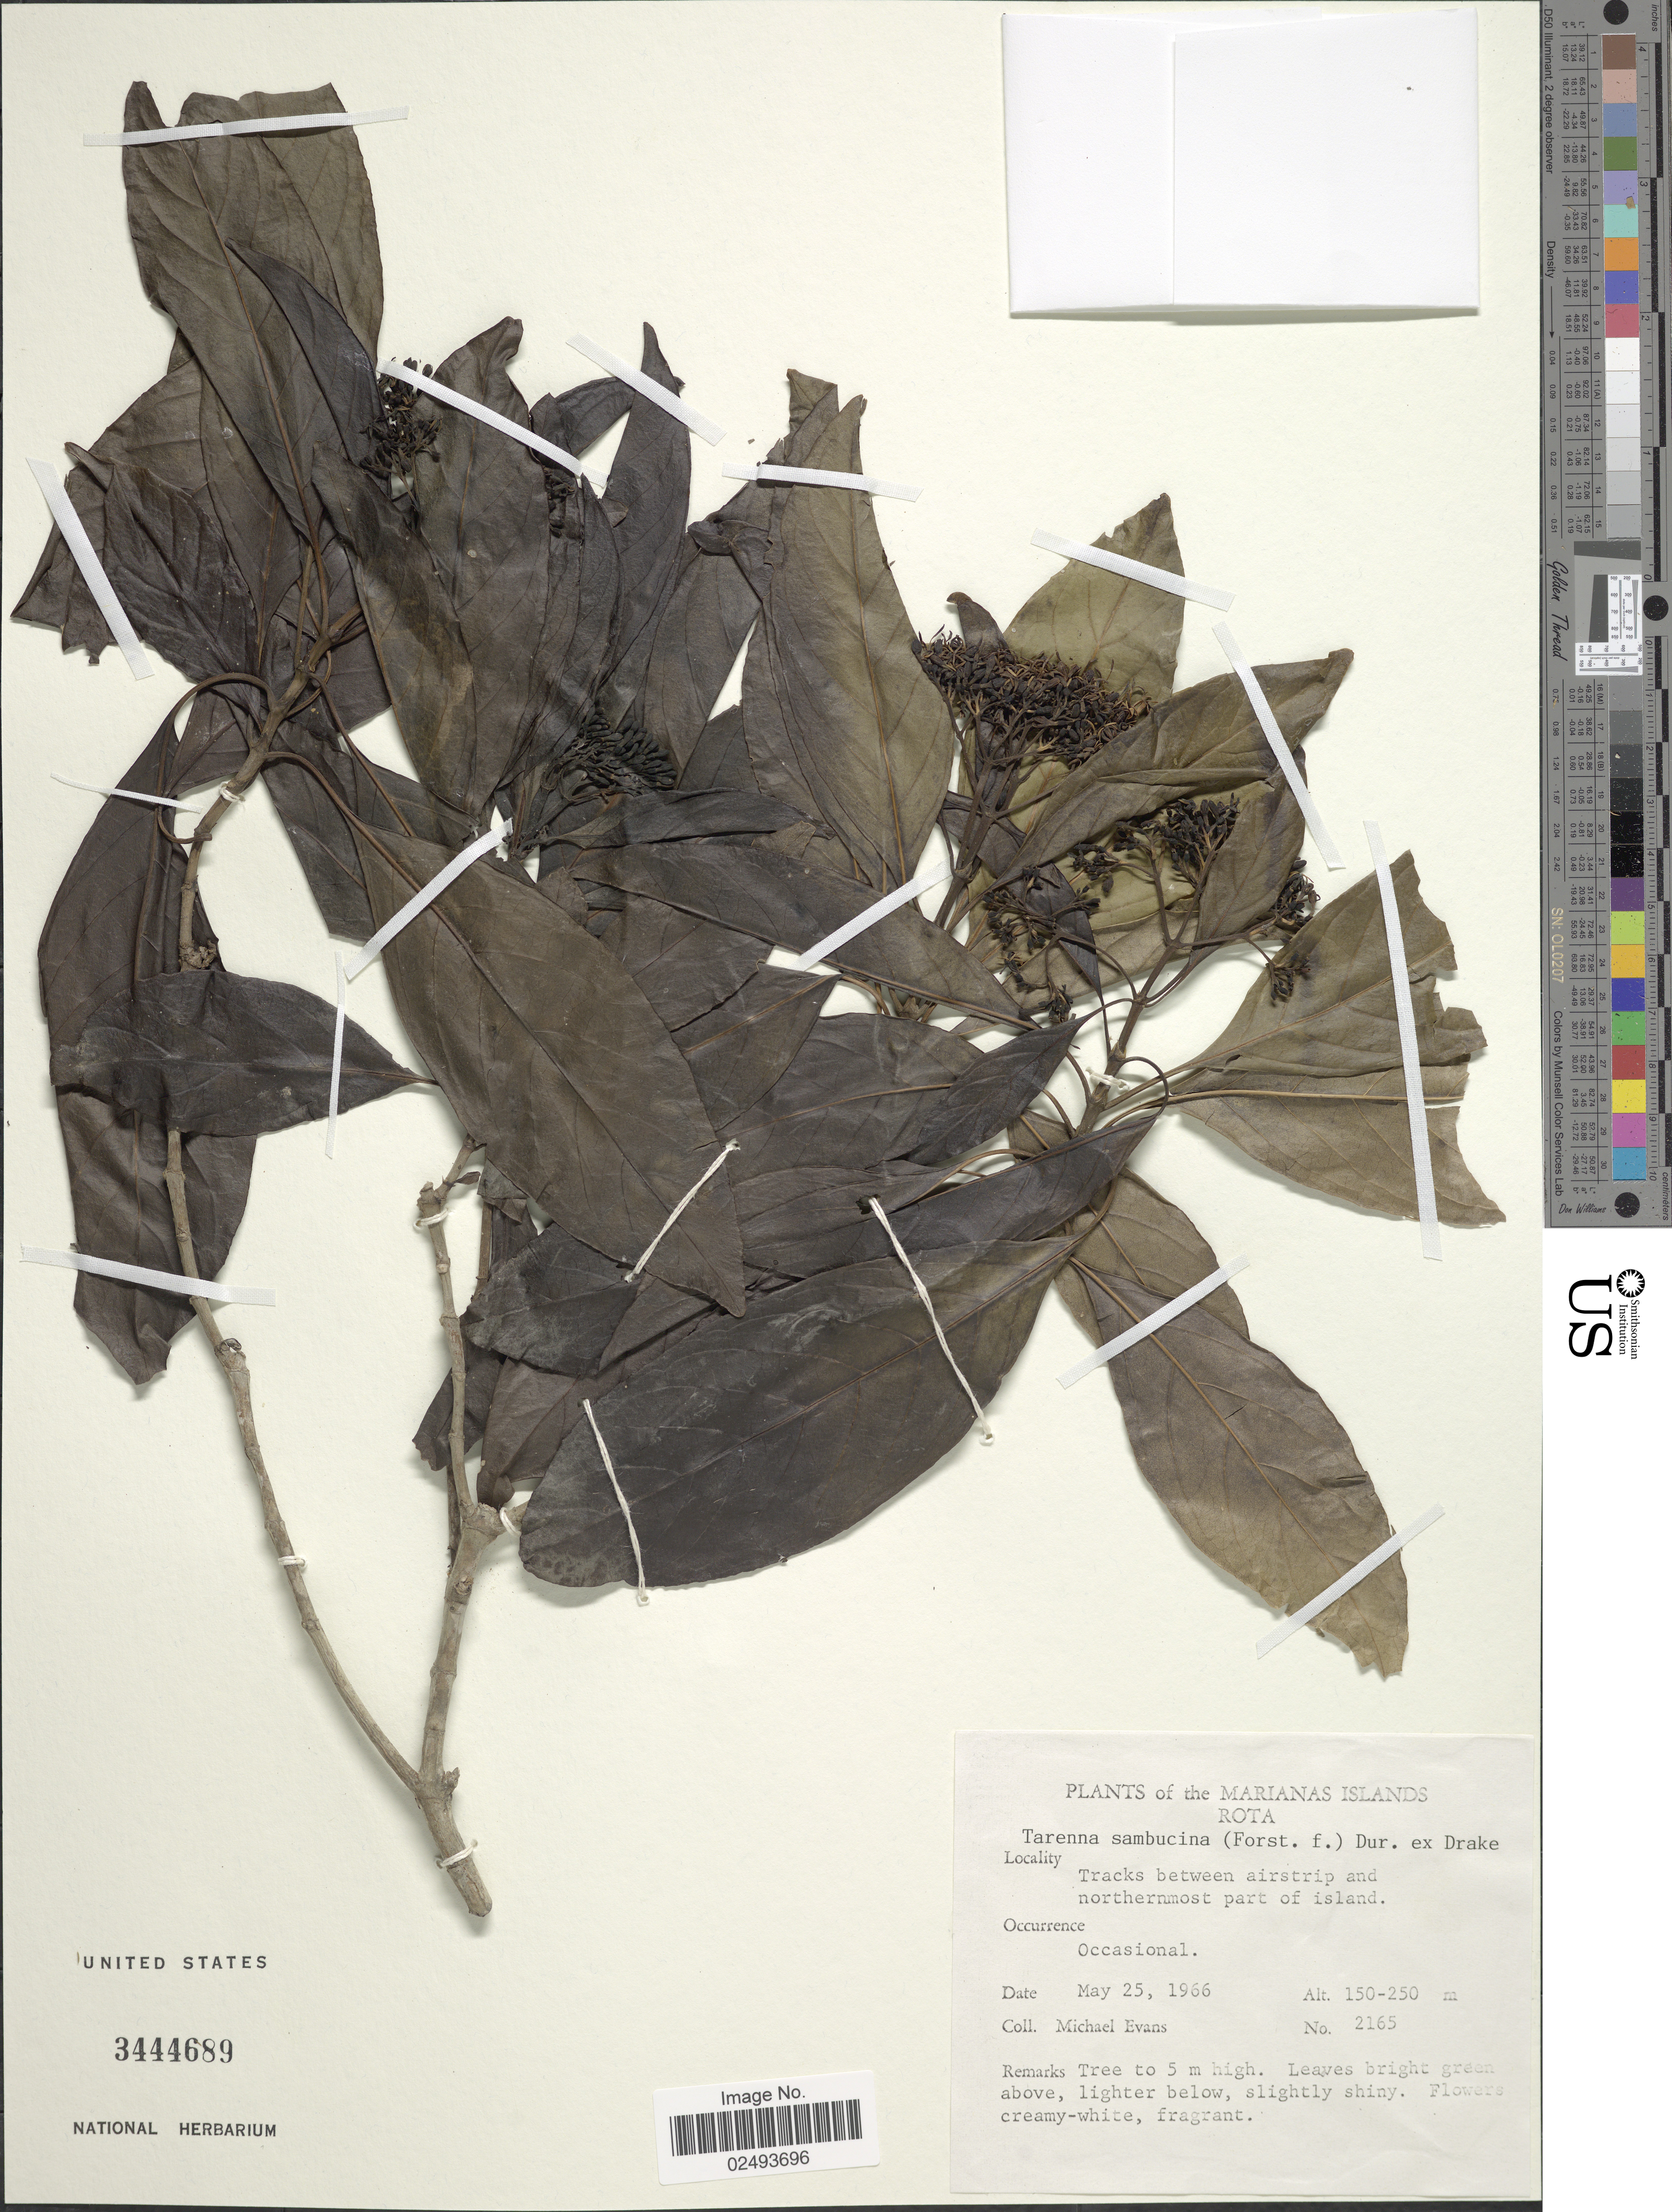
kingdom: Plantae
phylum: Tracheophyta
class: Magnoliopsida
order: Gentianales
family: Rubiaceae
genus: Tarenna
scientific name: Tarenna sambucina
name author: (G. Forst.) Drake ex Durand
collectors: M. Evans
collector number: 2165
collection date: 1966-05-25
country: Northern Mariana Islands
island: Rota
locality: Rota, Tracks between airstrip and northernmost part of island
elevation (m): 150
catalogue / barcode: US 3444689